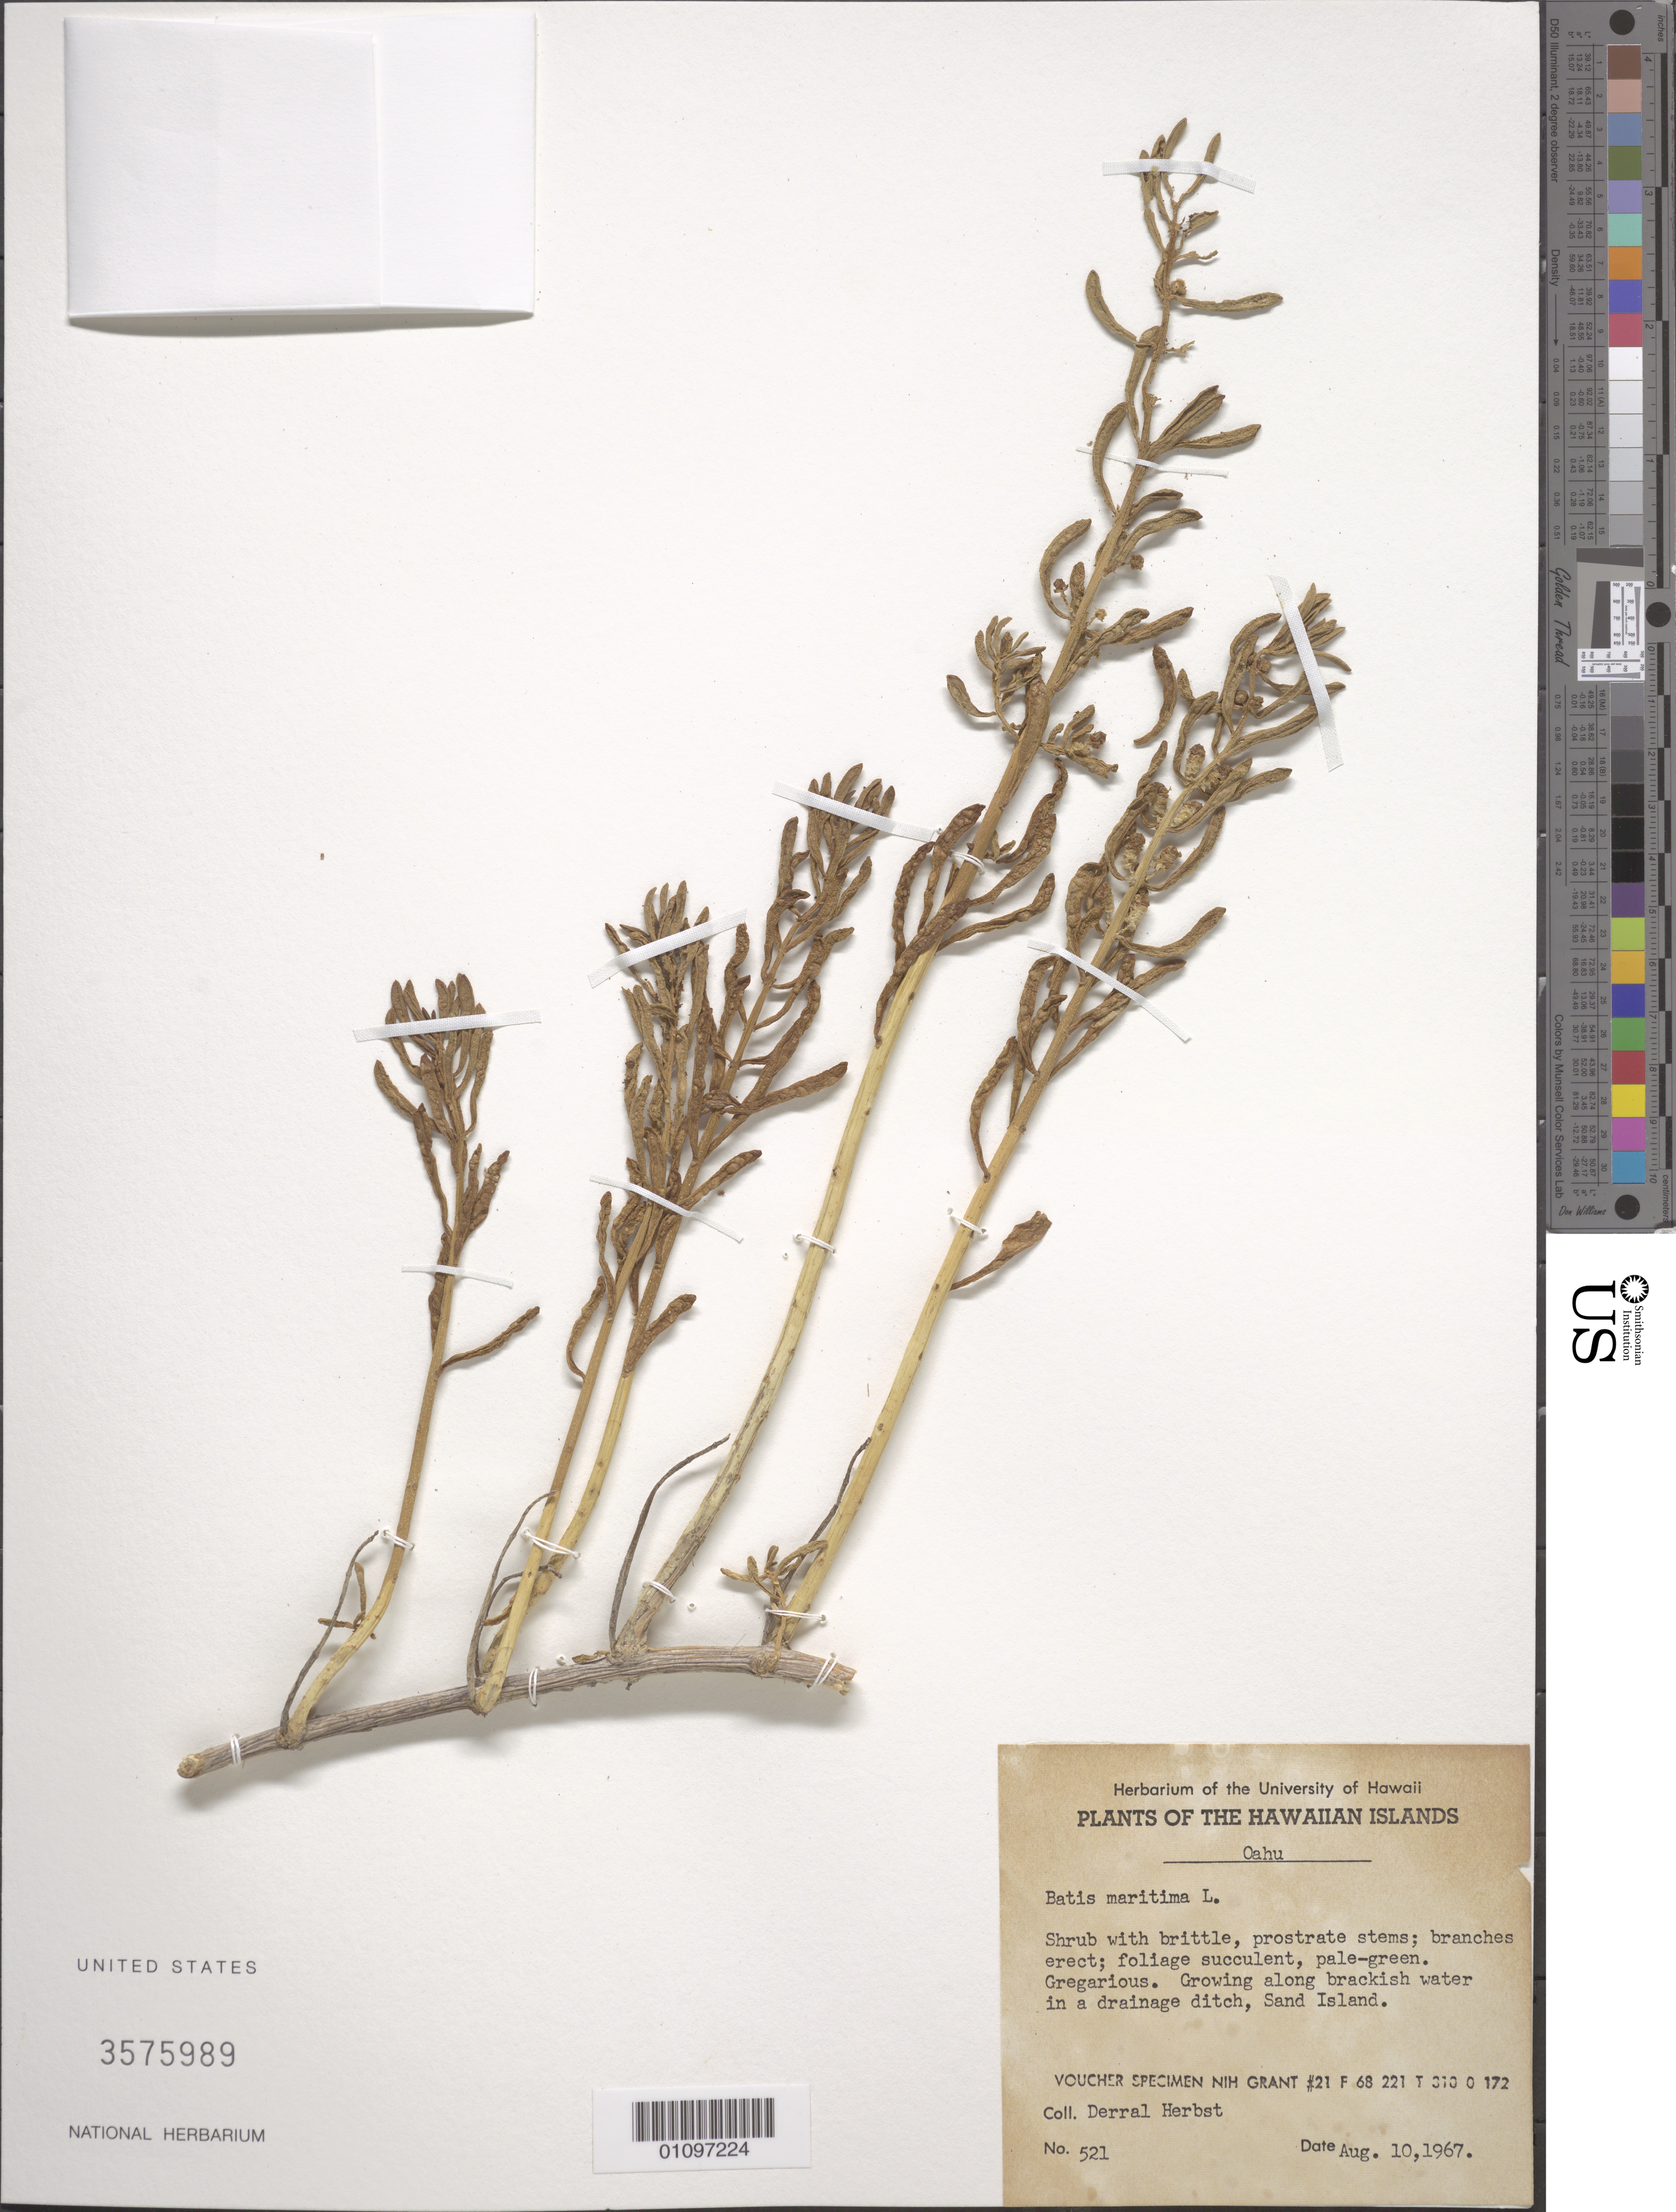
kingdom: Plantae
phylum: Tracheophyta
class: Magnoliopsida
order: Brassicales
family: Bataceae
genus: Batis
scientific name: Batis maritima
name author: L.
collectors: D. R. Herbst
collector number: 521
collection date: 1967-08-10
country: United States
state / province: Hawaii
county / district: Honolulu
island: Oahu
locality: Sand Island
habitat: along brackish water in drainage ditch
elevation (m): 0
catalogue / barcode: US 3575989